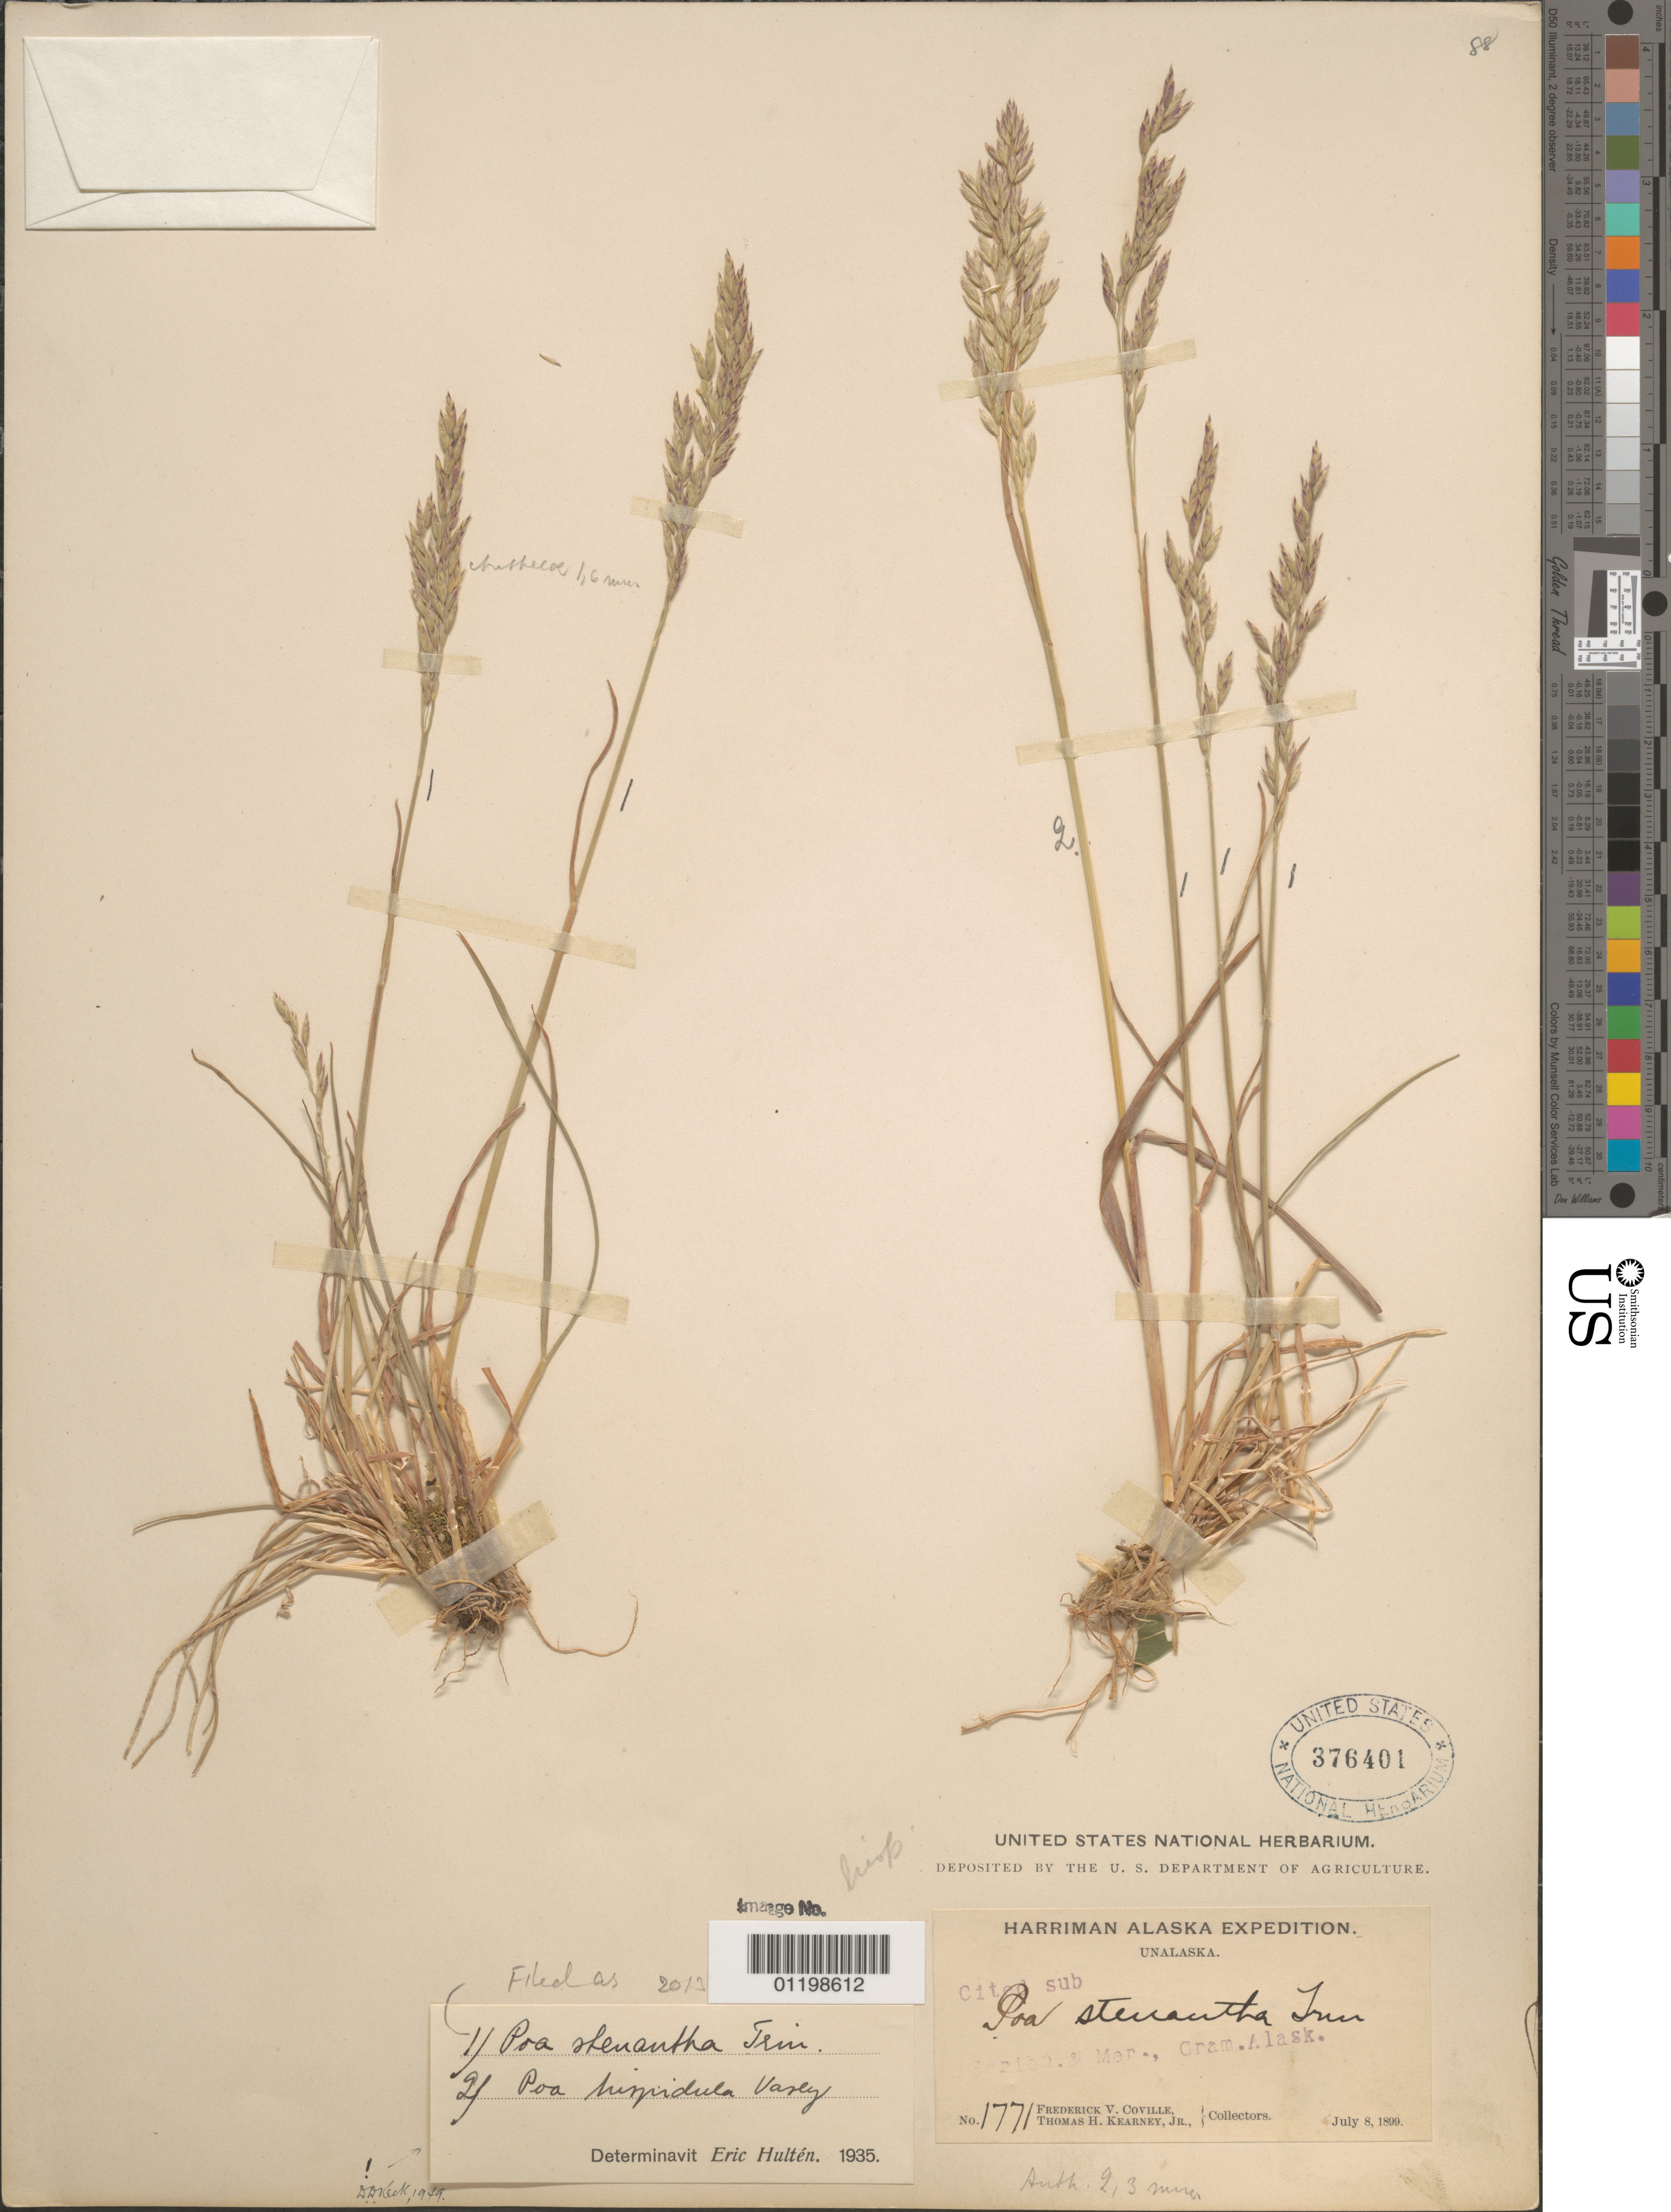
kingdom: Plantae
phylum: Tracheophyta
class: Liliopsida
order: Poales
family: Poaceae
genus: Poa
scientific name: Poa stenantha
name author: Trin.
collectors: F. V. Coville & F. Funston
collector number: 1771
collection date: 1899-07-08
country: United States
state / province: Alaska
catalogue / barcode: US 376401